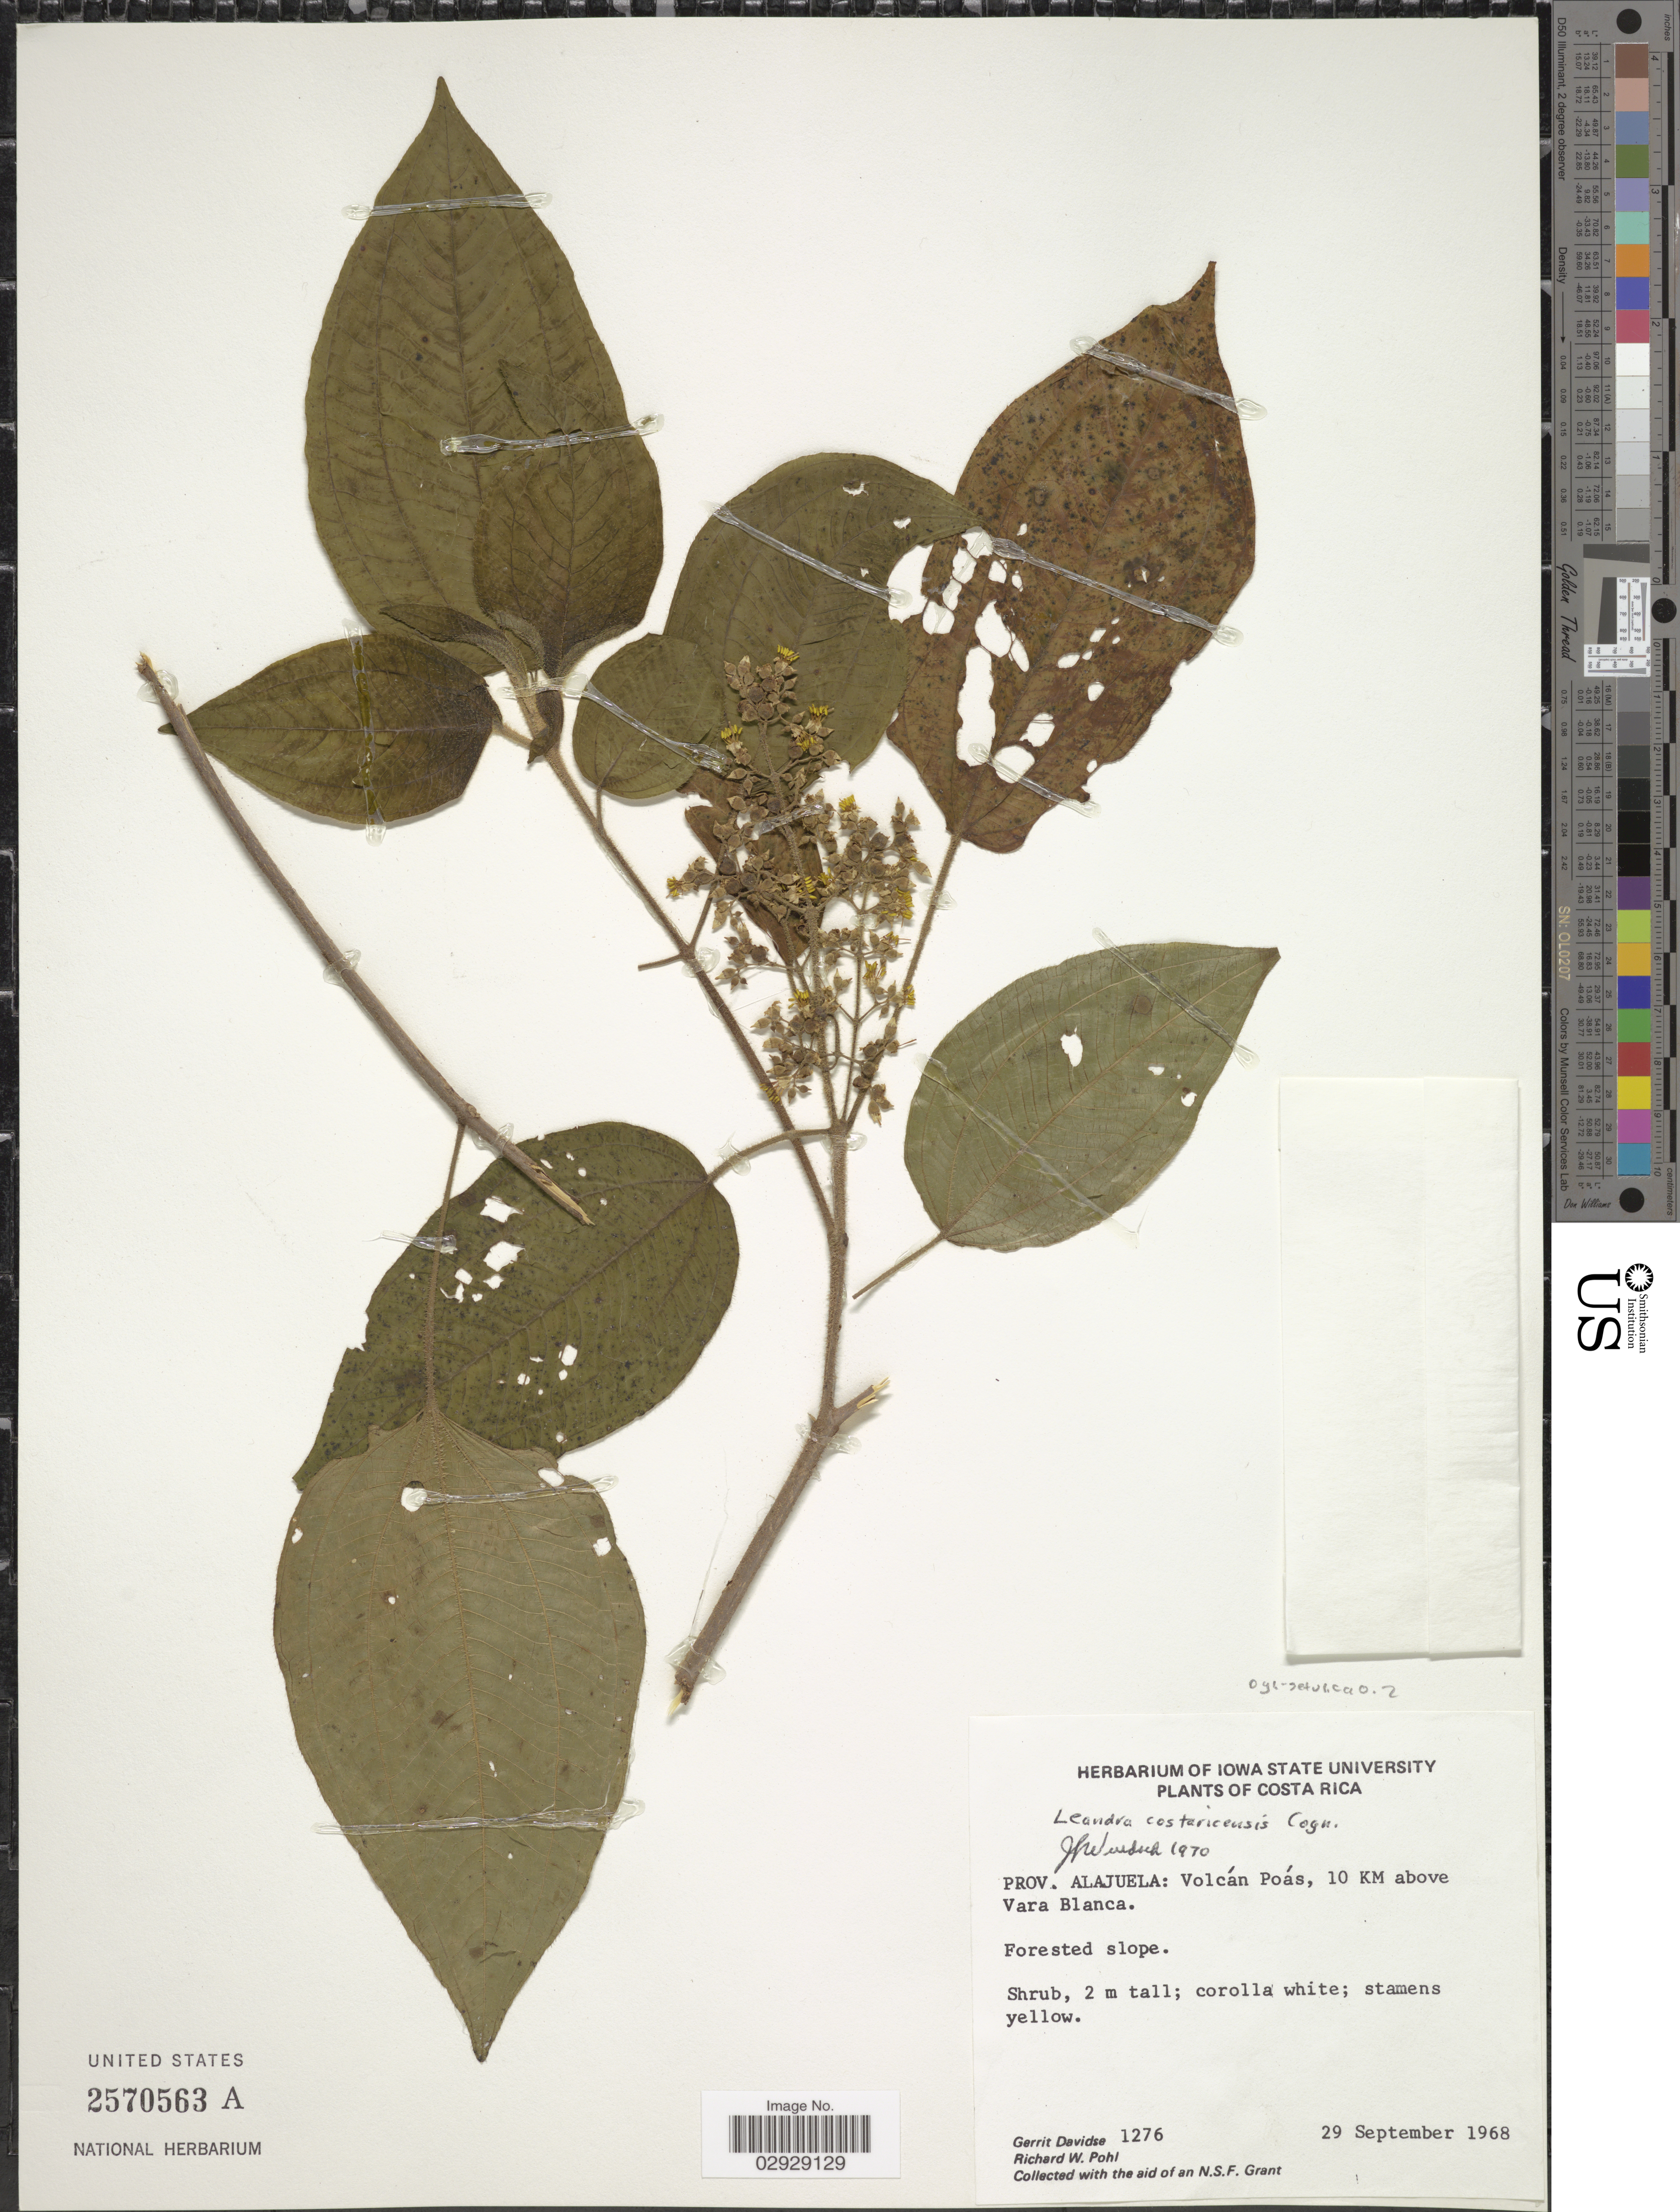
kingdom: Plantae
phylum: Tracheophyta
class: Magnoliopsida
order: Myrtales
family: Melastomataceae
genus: Leandra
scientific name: Leandra costaricensis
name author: Cogn.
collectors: G. Davidse & R. W. Pohl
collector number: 1276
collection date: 1968-09-29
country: Costa Rica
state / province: Alajuela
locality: Volcán Poás, 10 KM above Vara Blanca.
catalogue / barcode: US 2570563A